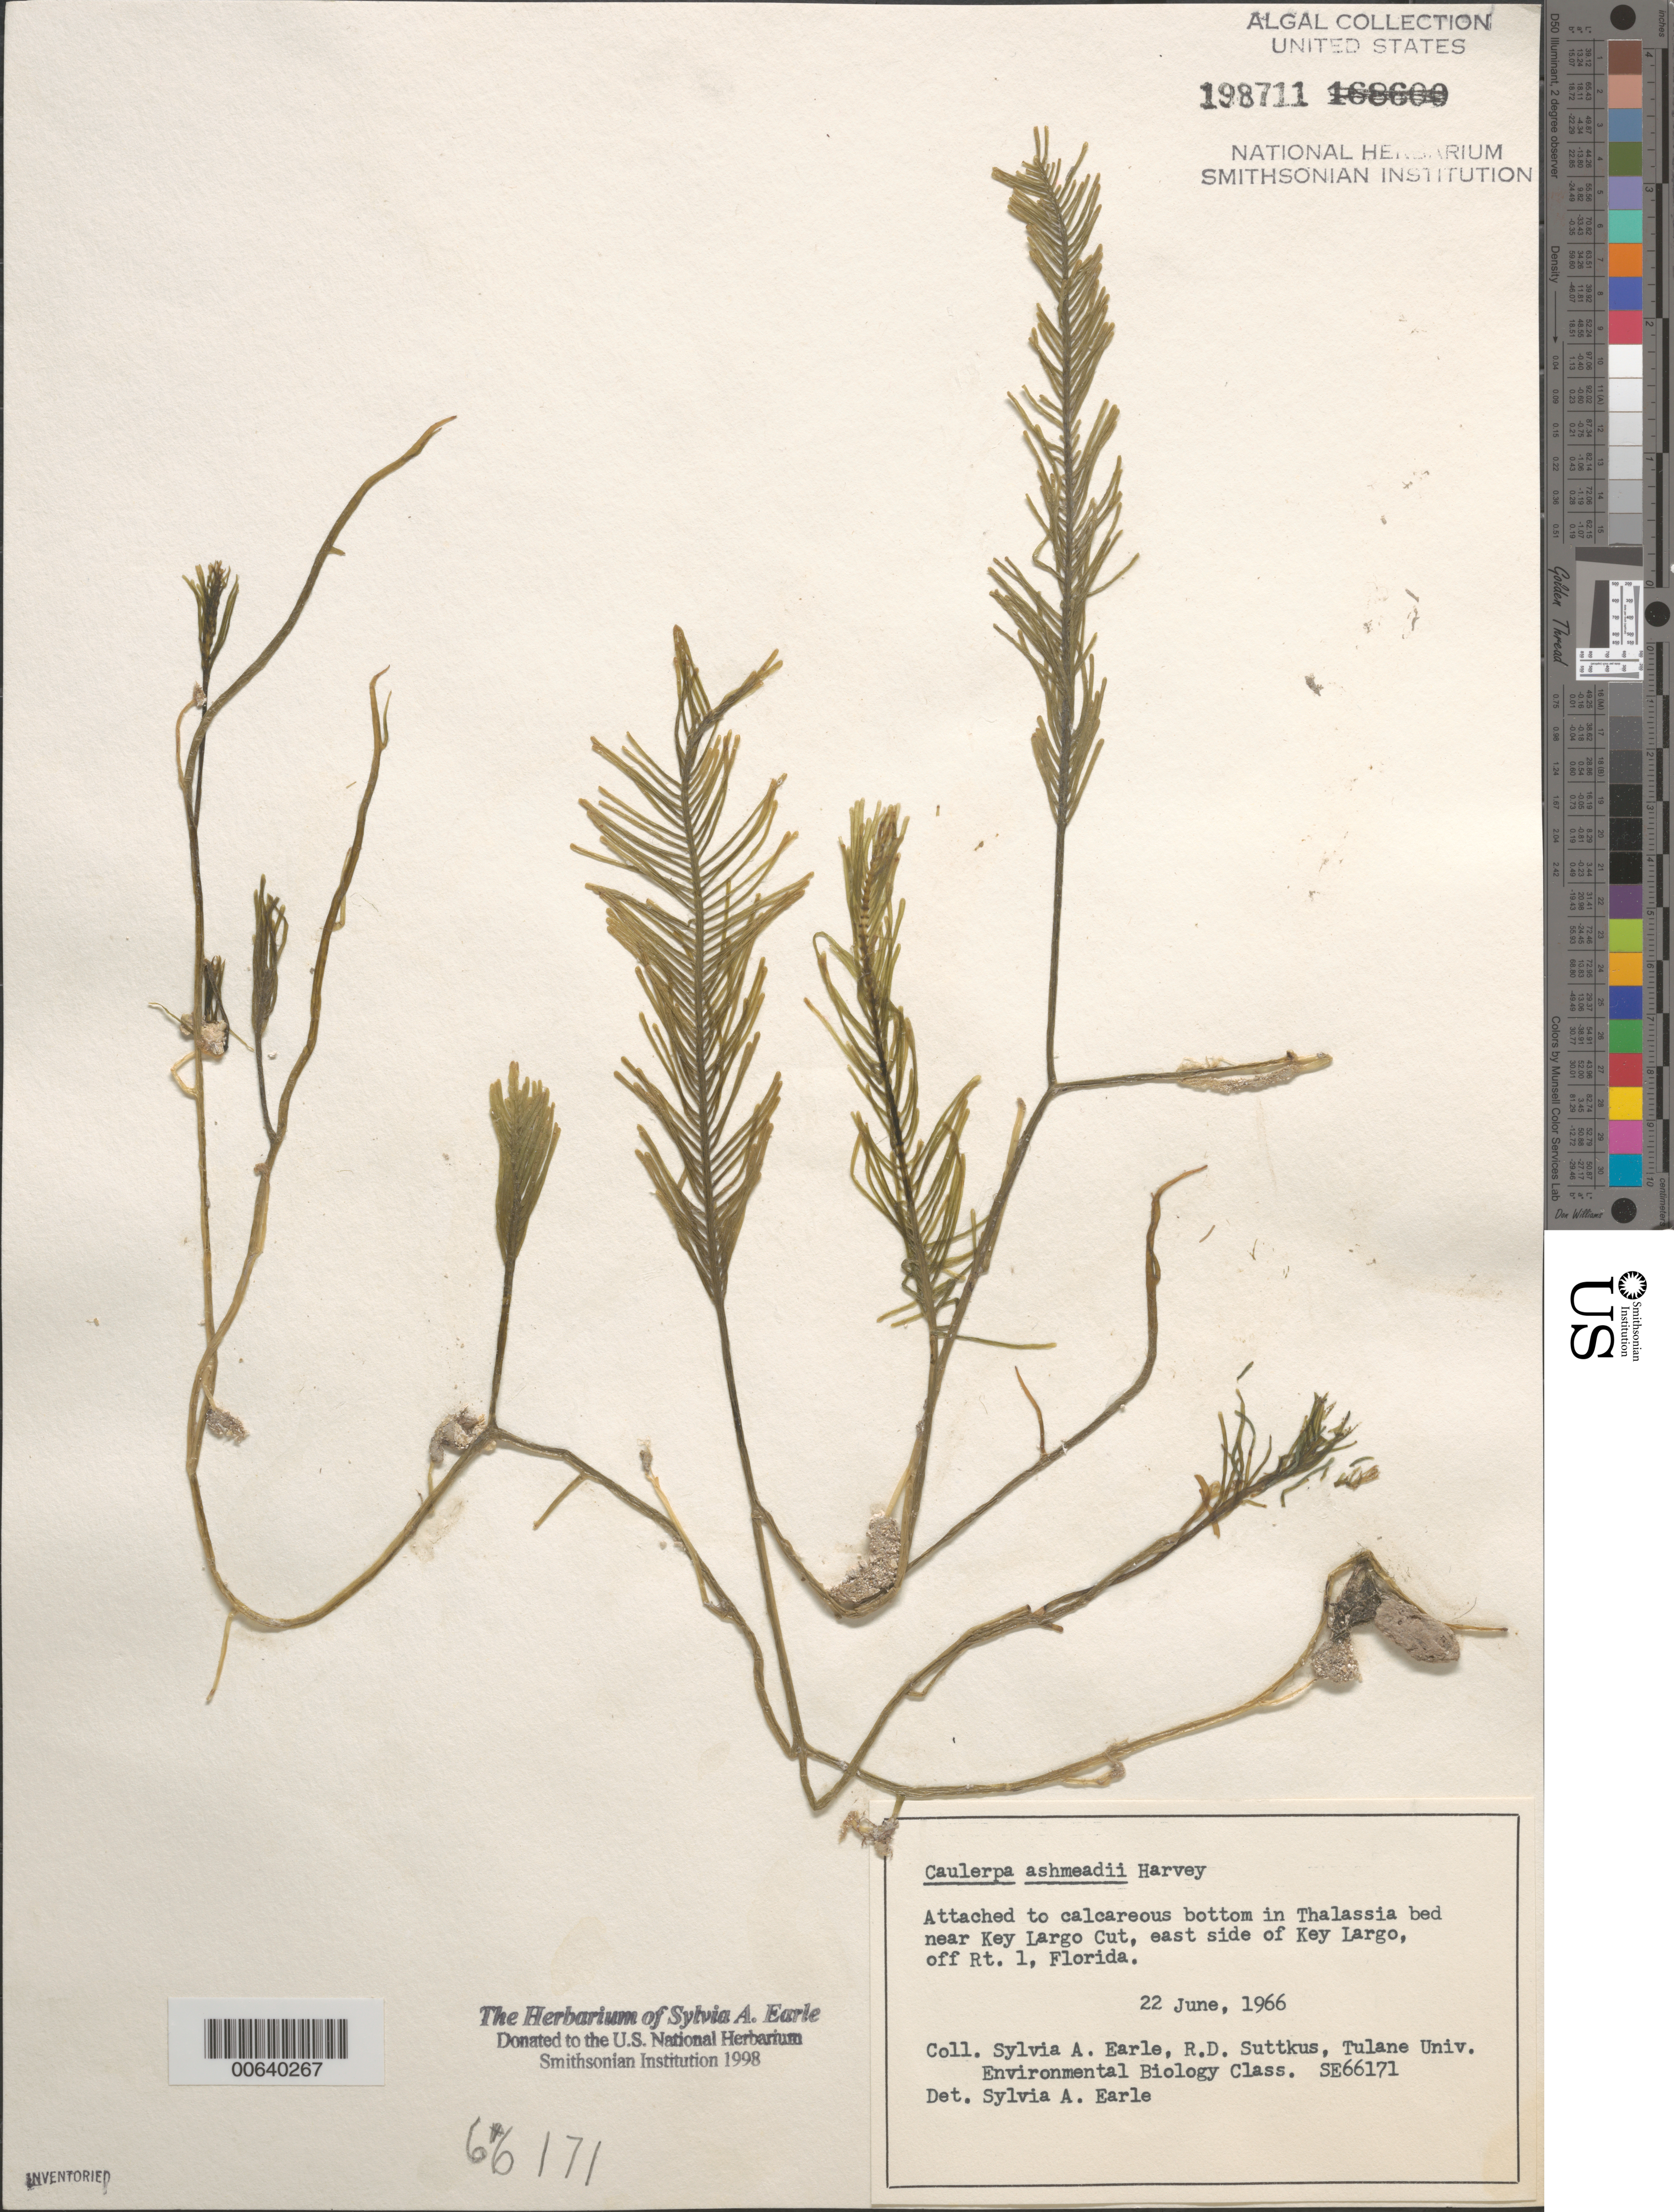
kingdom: Plantae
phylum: Chlorophyta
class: Ulvophyceae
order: Bryopsidales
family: Caulerpaceae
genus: Caulerpa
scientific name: Caulerpa ashmeadii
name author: Harv.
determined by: Earle, S. A.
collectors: S. A. Earle, R. Suttkus & Tulane Univ. Env. Biol. Class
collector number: Se 66171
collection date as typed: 22 Jun 1966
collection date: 1966-06-22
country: United States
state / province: Florida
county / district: Monroe County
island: Key Largo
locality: Near Key Largo Cut, off US Route 1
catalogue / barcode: US 198711